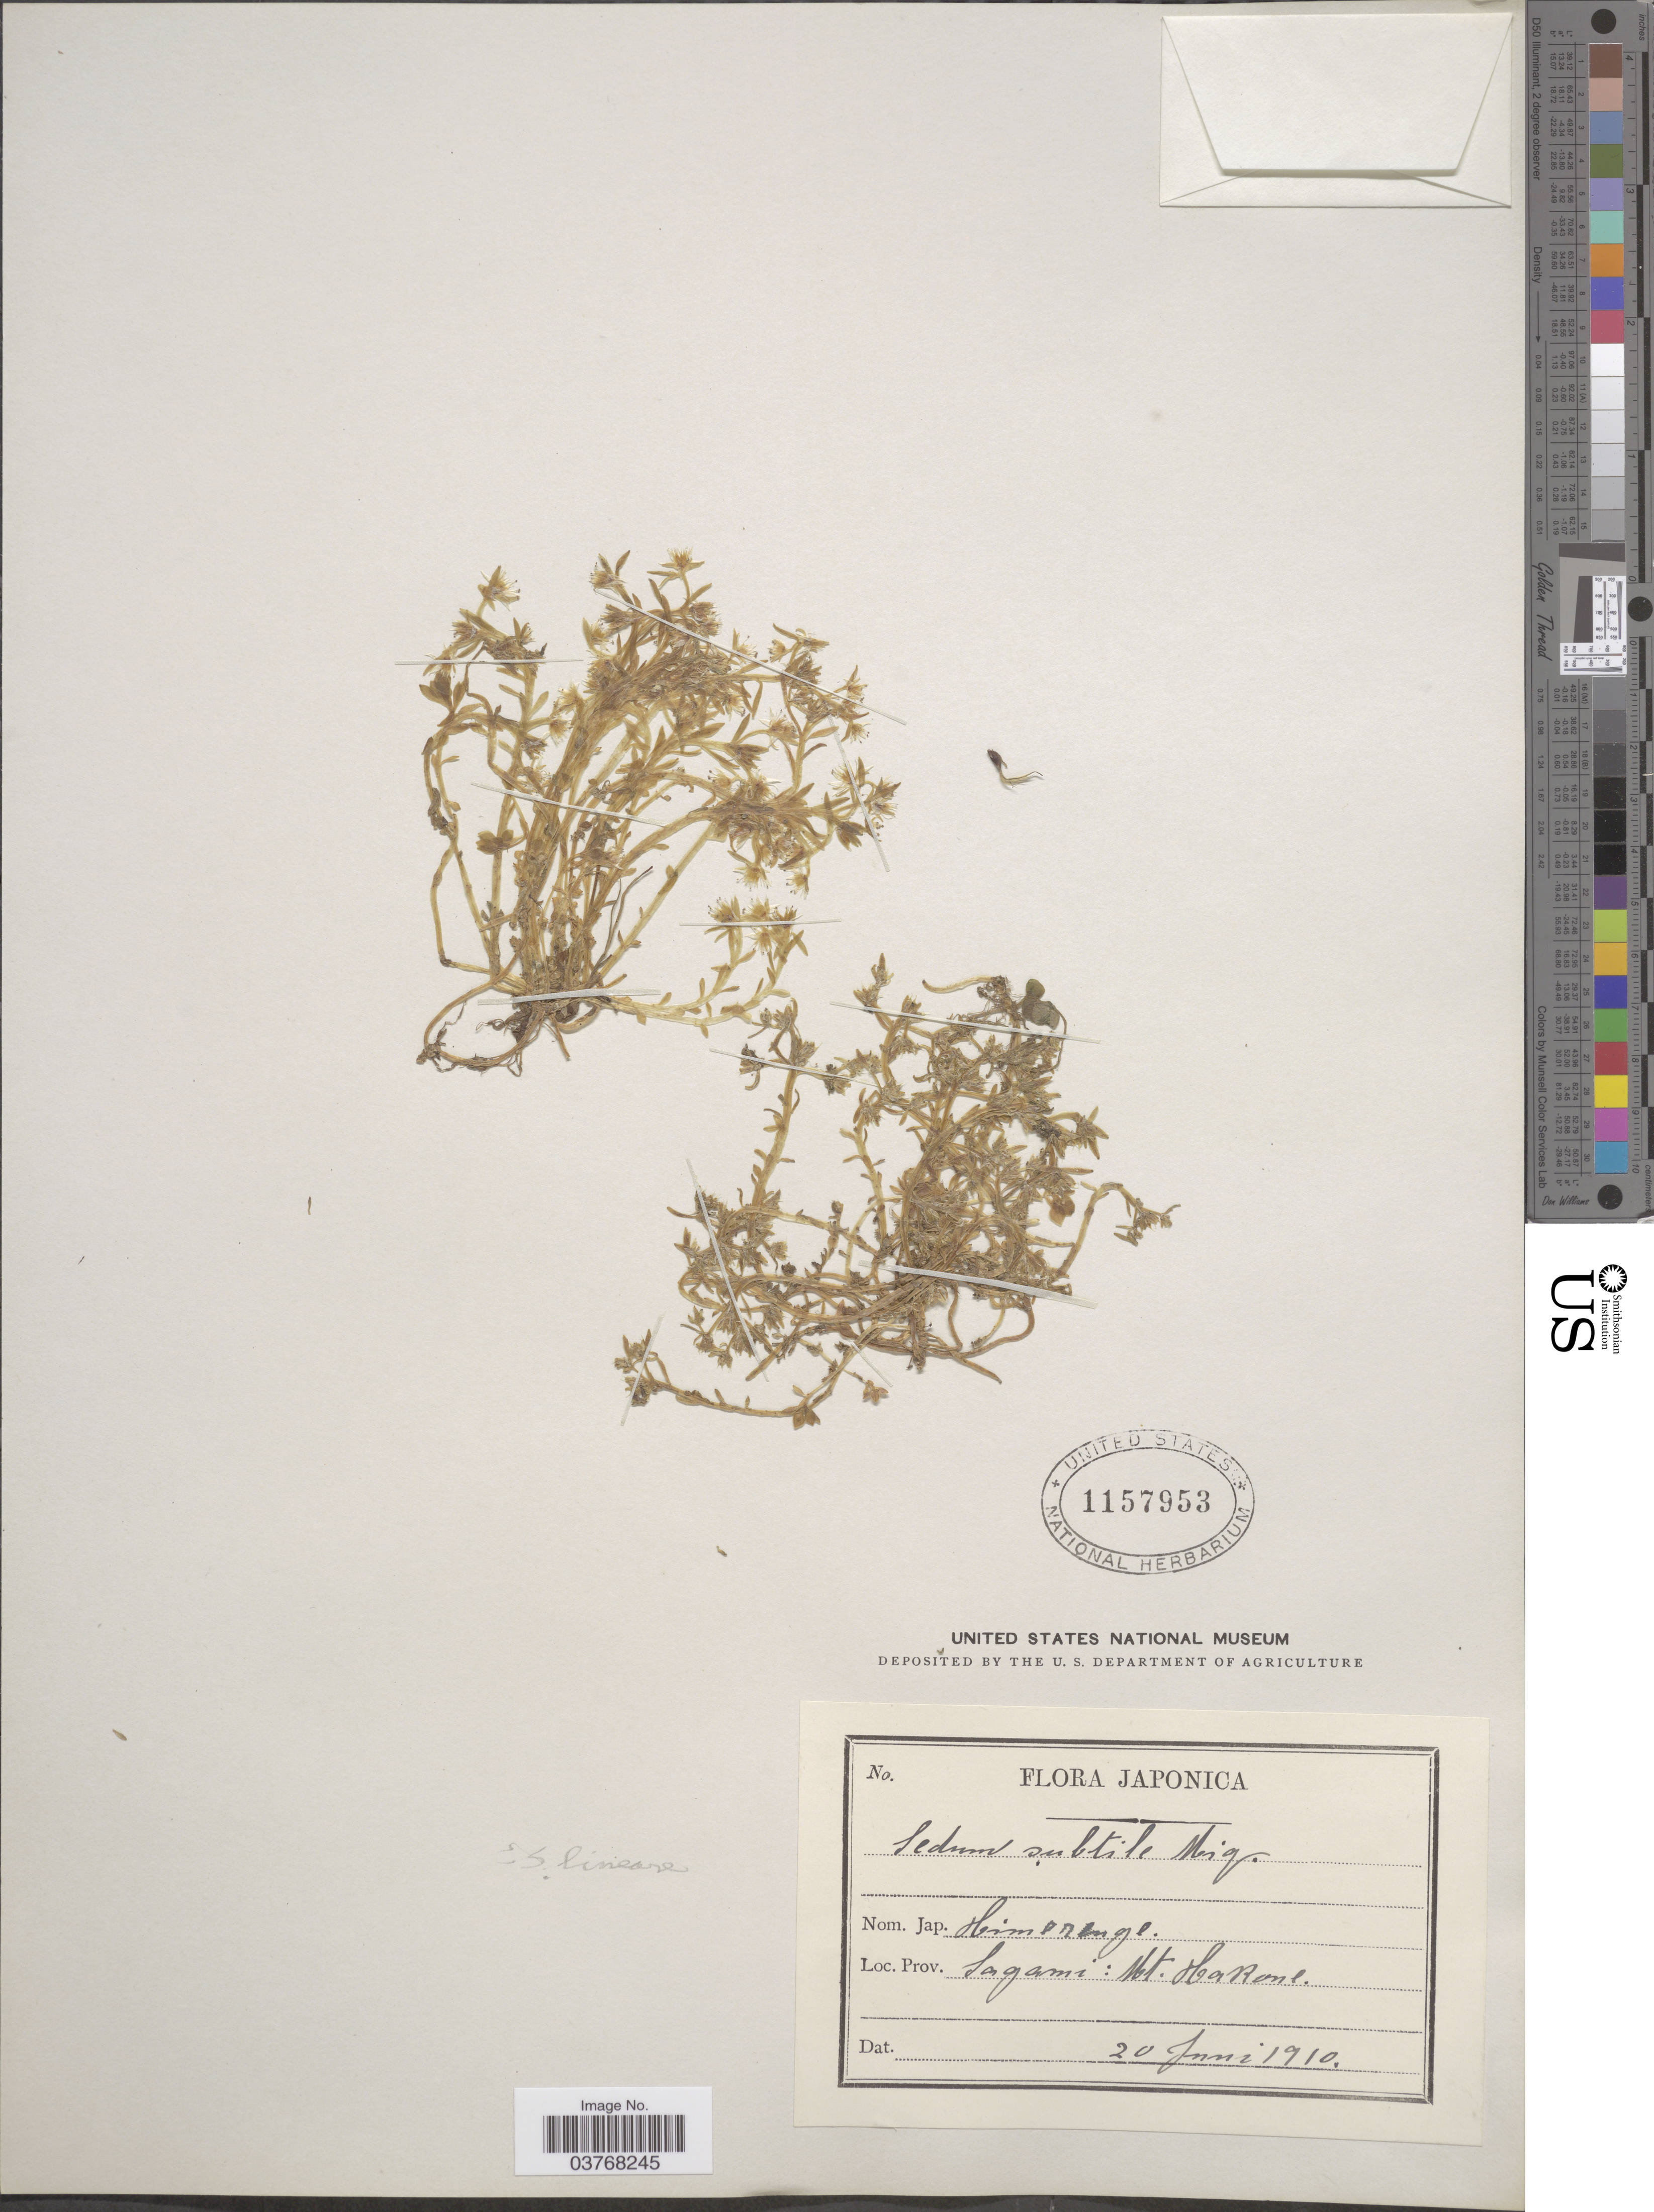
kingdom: Plantae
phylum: Tracheophyta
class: Magnoliopsida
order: Saxifragales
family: Crassulaceae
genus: Sedum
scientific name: Sedum lineare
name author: Thunb.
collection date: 1910-06-20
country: Japan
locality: Sagami: Mt. Hakone.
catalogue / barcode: US 1157953